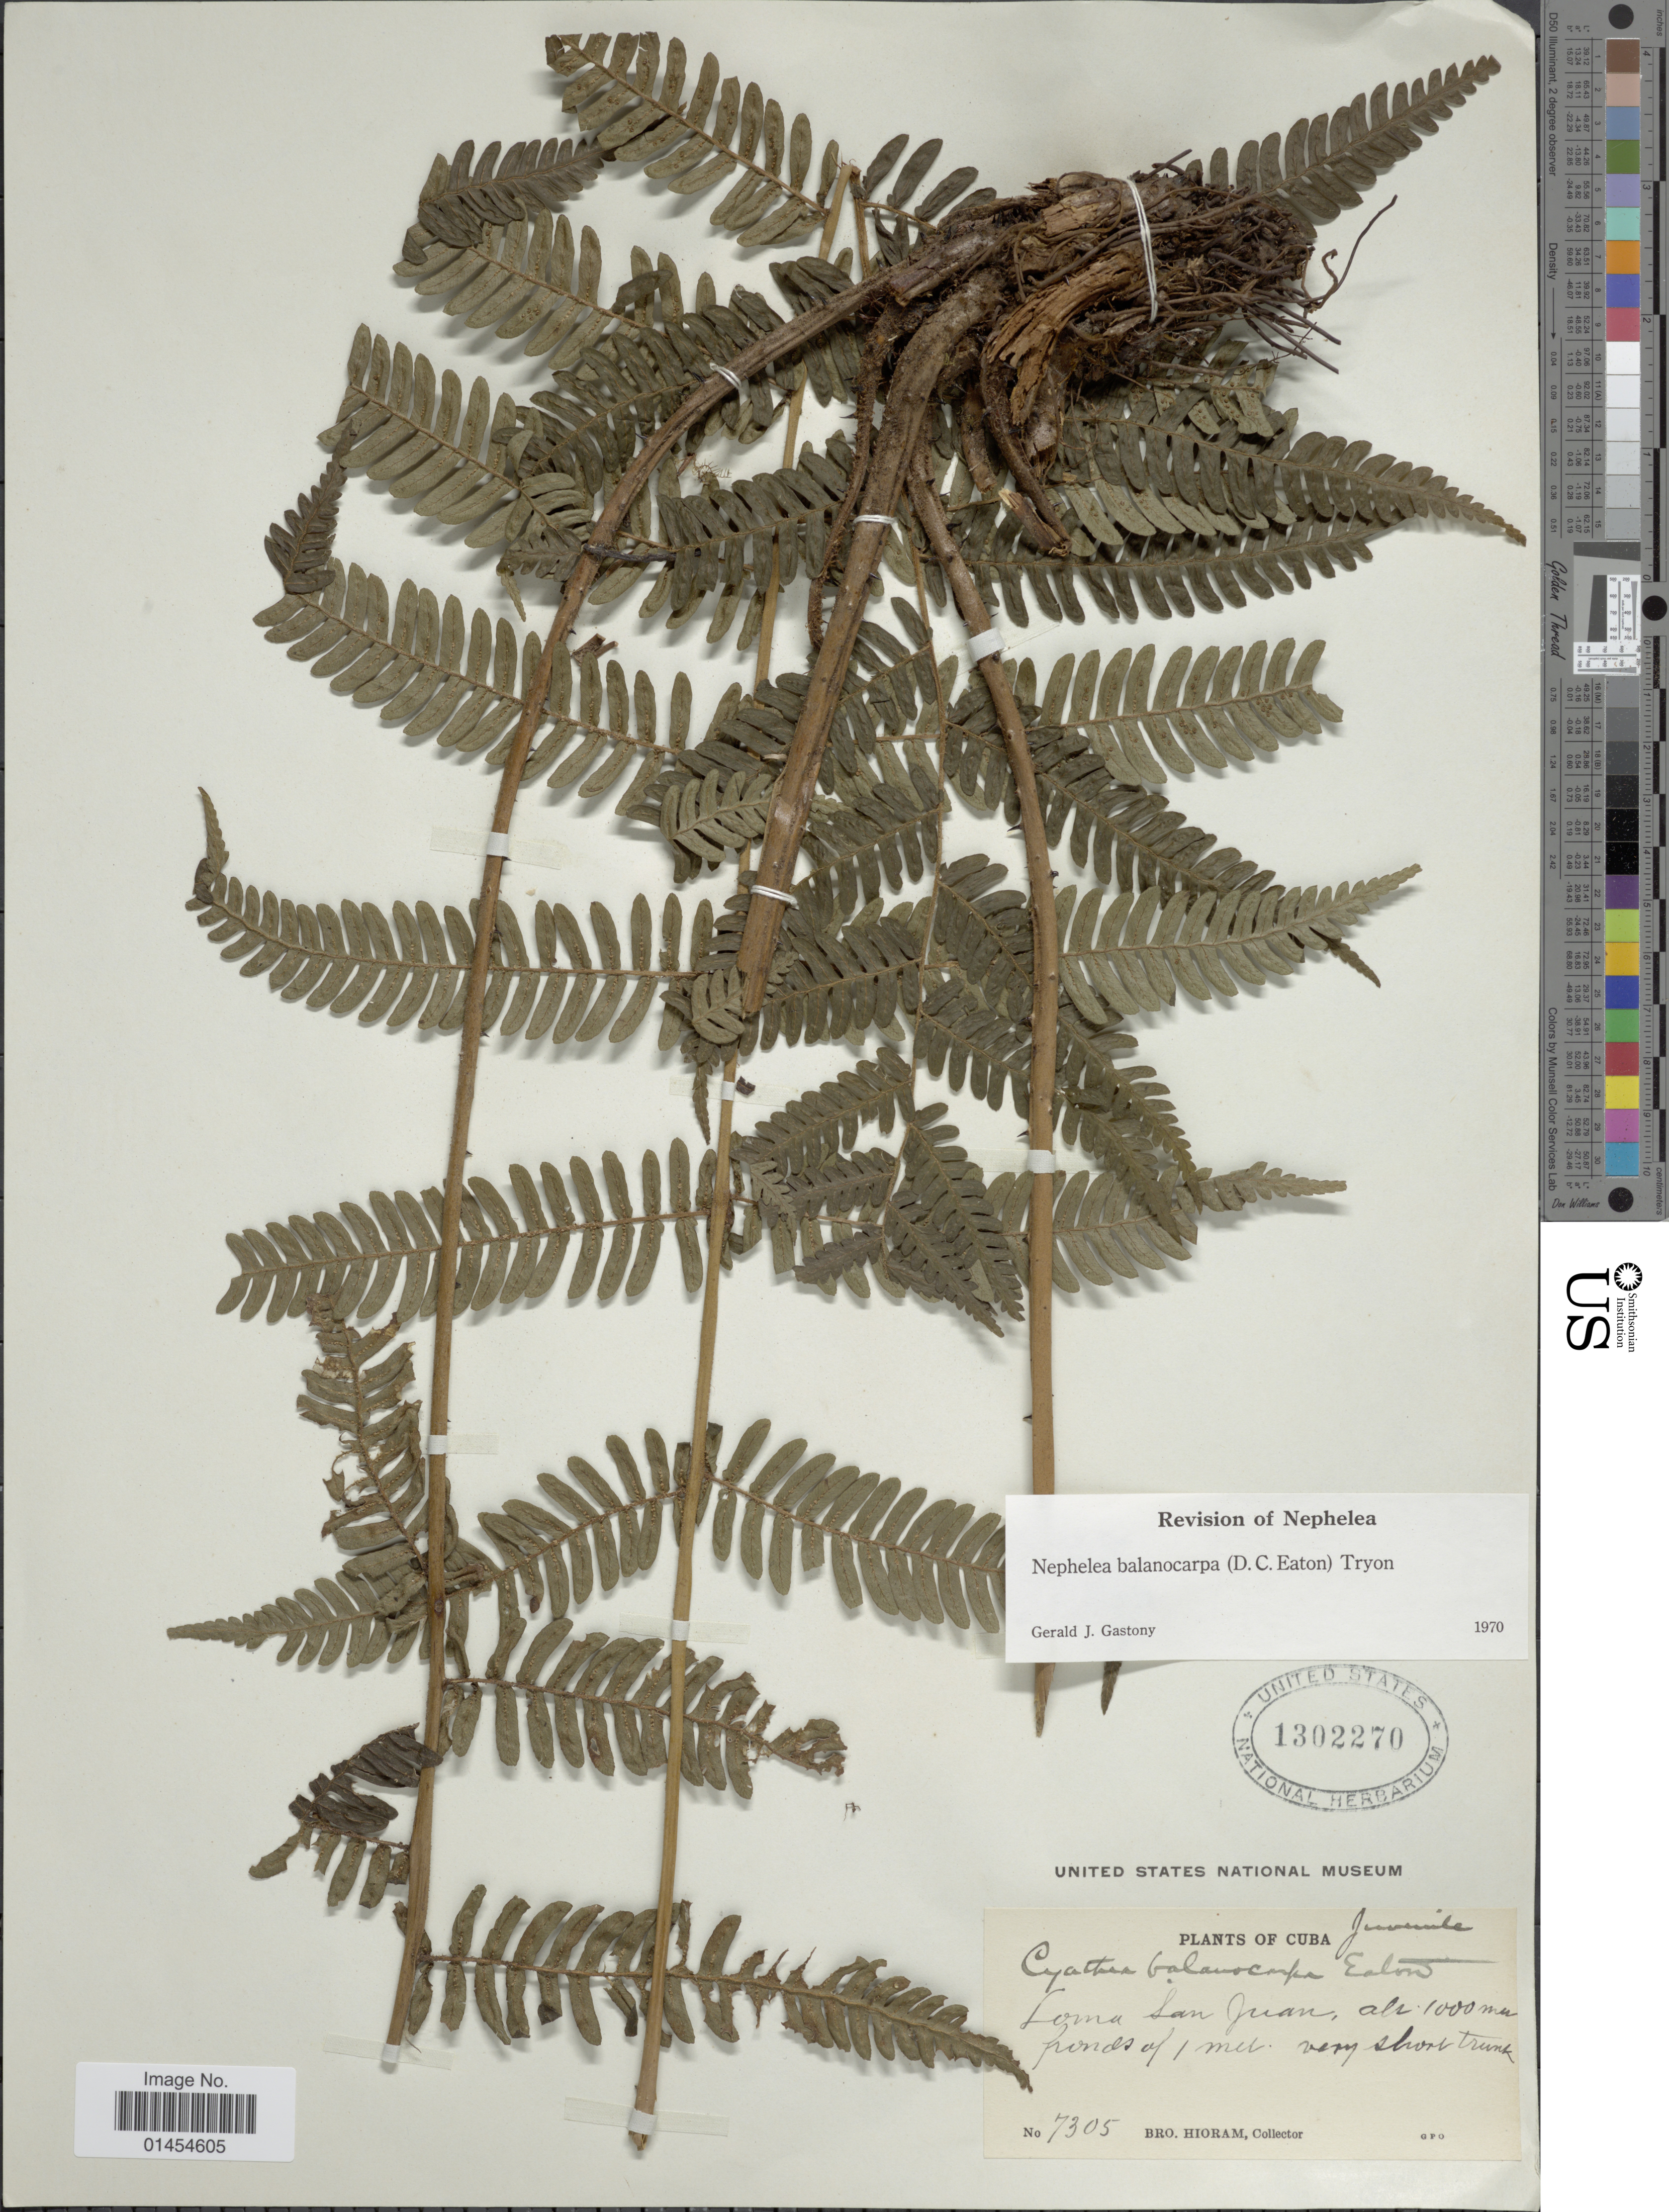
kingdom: Plantae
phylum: Tracheophyta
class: Polypodiopsida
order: Cyatheales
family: Cyatheaceae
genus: Alsophila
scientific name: Alsophila balanocarpa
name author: (D.C. Eaton) D.S. Conant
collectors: Bro. Hioram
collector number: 7305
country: Cuba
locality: Loma San Juan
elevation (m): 1000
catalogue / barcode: US 1302270